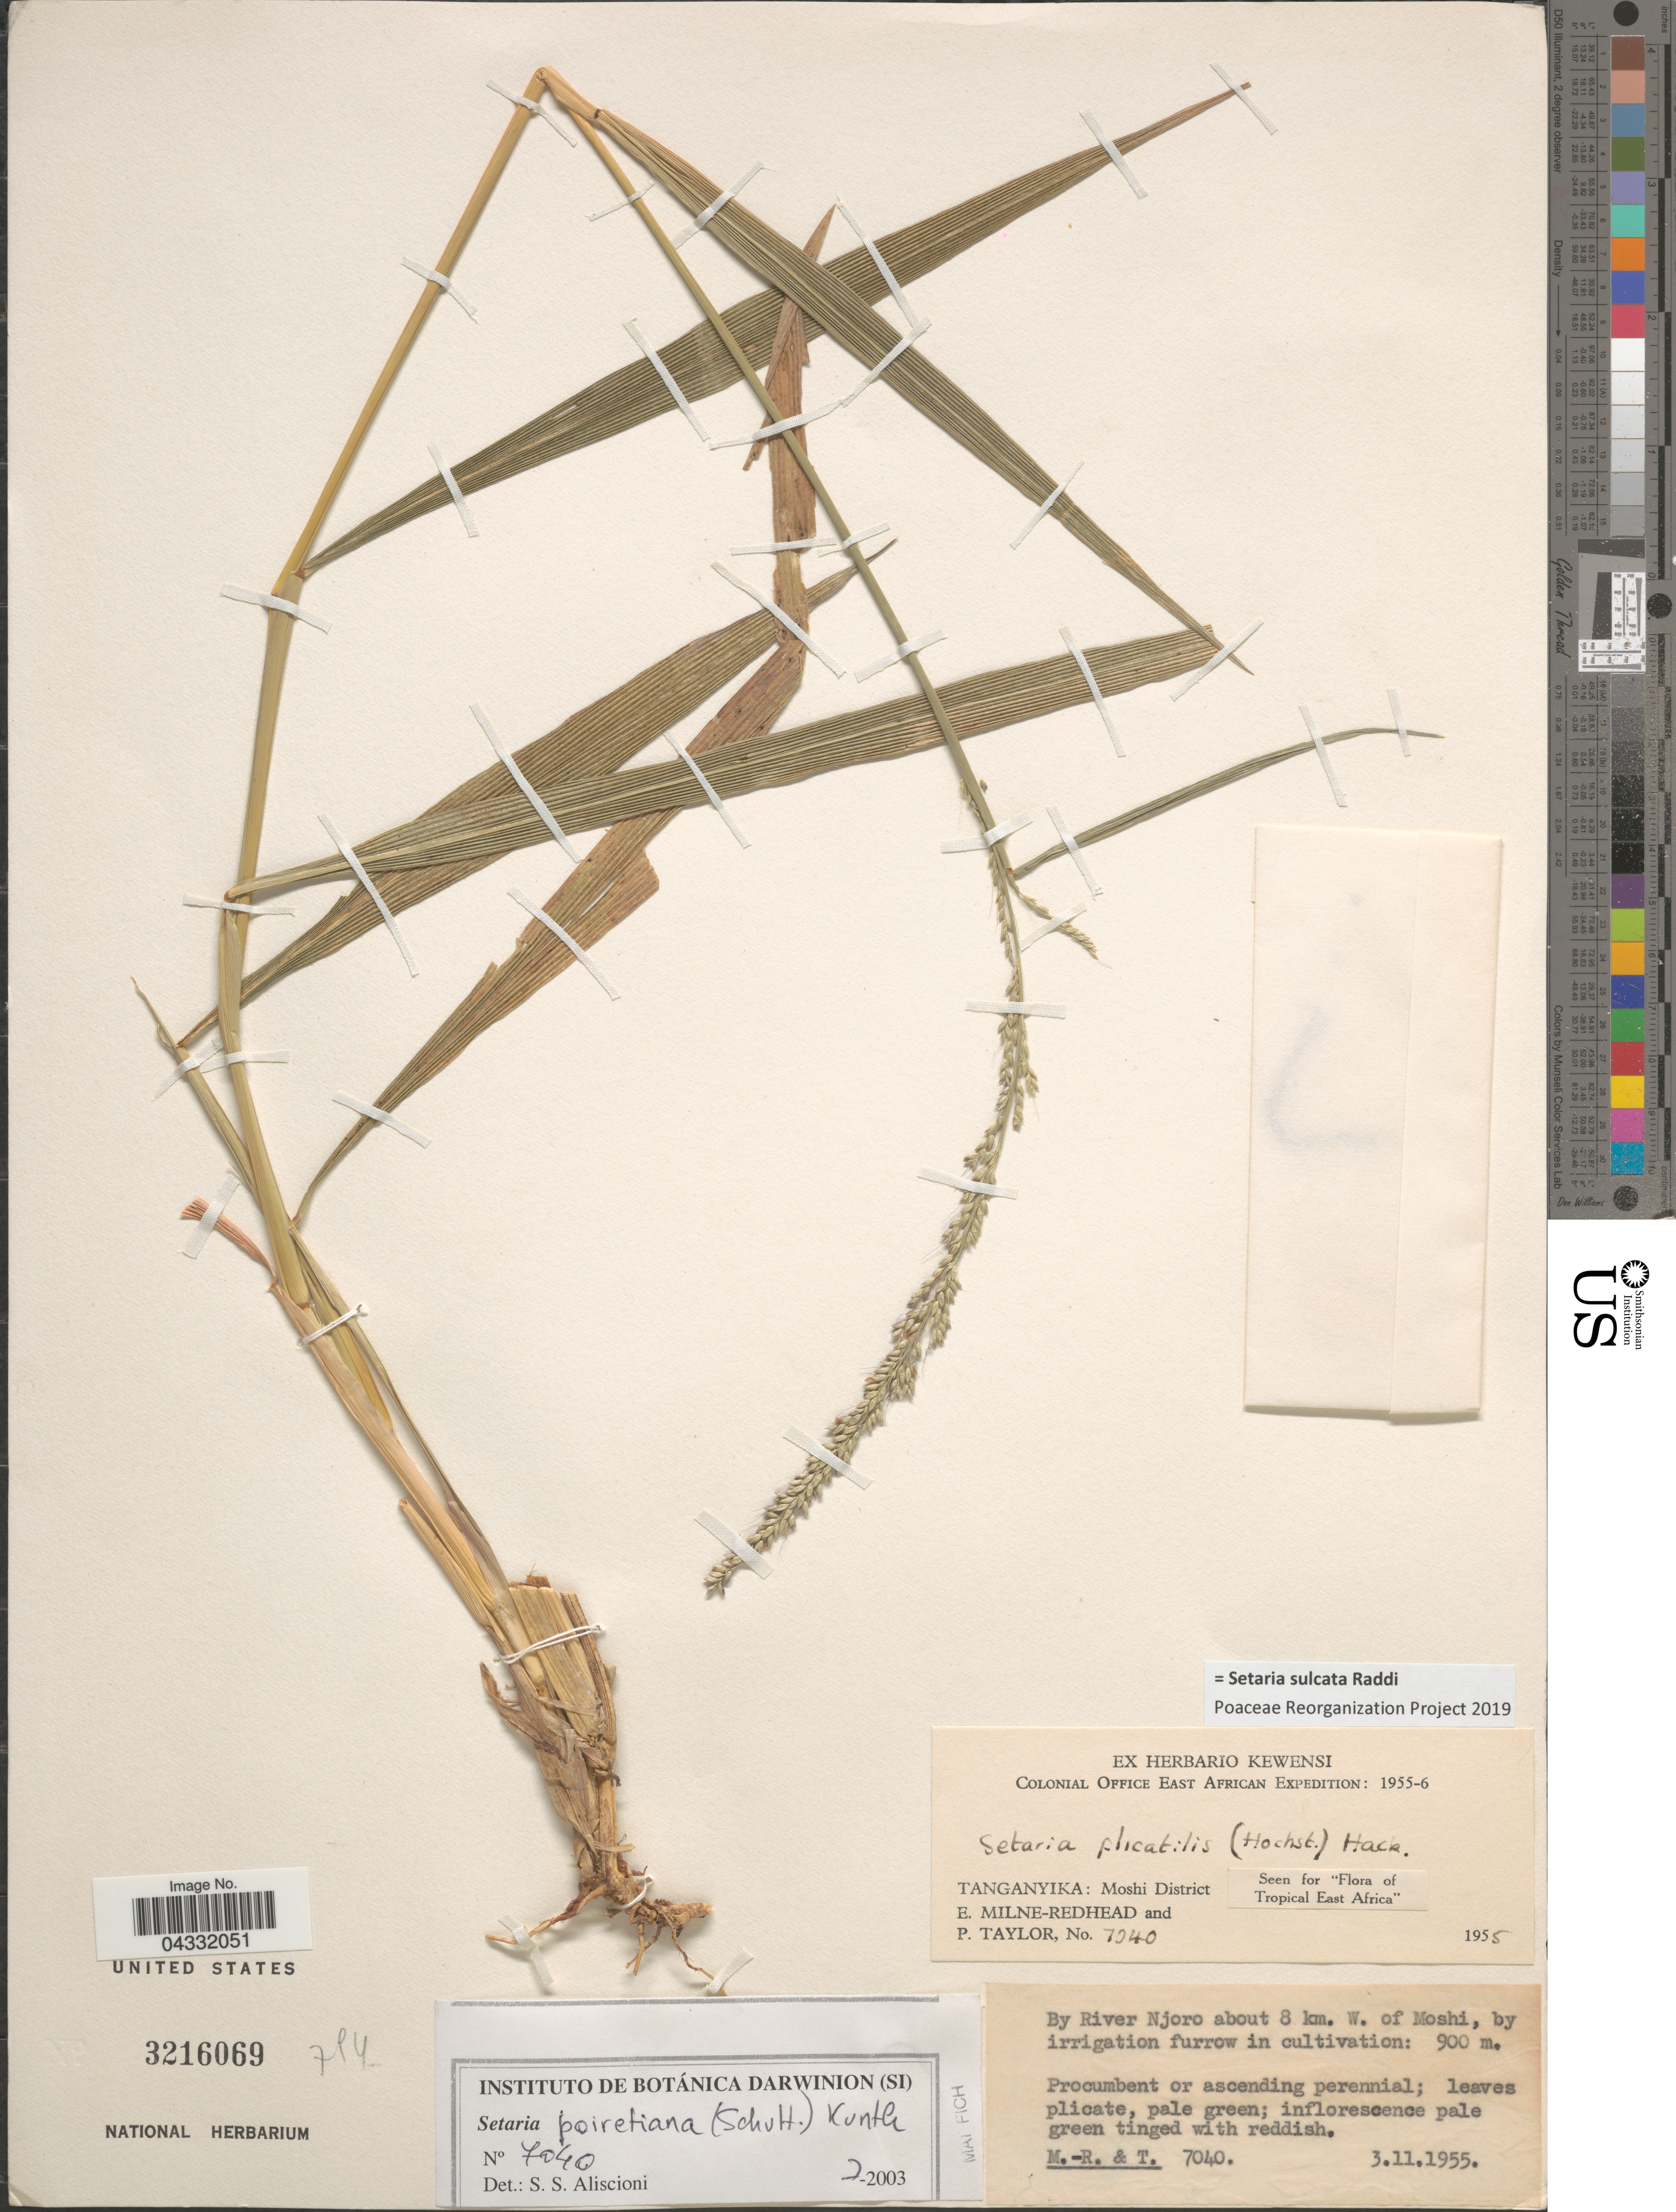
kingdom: Plantae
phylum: Tracheophyta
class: Liliopsida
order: Poales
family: Poaceae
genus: Setaria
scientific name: Setaria sulcata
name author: Raddi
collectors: E. W. Milne-Redhead & P. Taylor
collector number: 7040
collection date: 1955-11-03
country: Tanzania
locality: Colonial Office East African Expedition: 1955-6. Tanganyika: Moshi District. By River Njoro about 8 km. W. of Moshi, by irrigation furrow in cultivation.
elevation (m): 900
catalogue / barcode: US 3216069